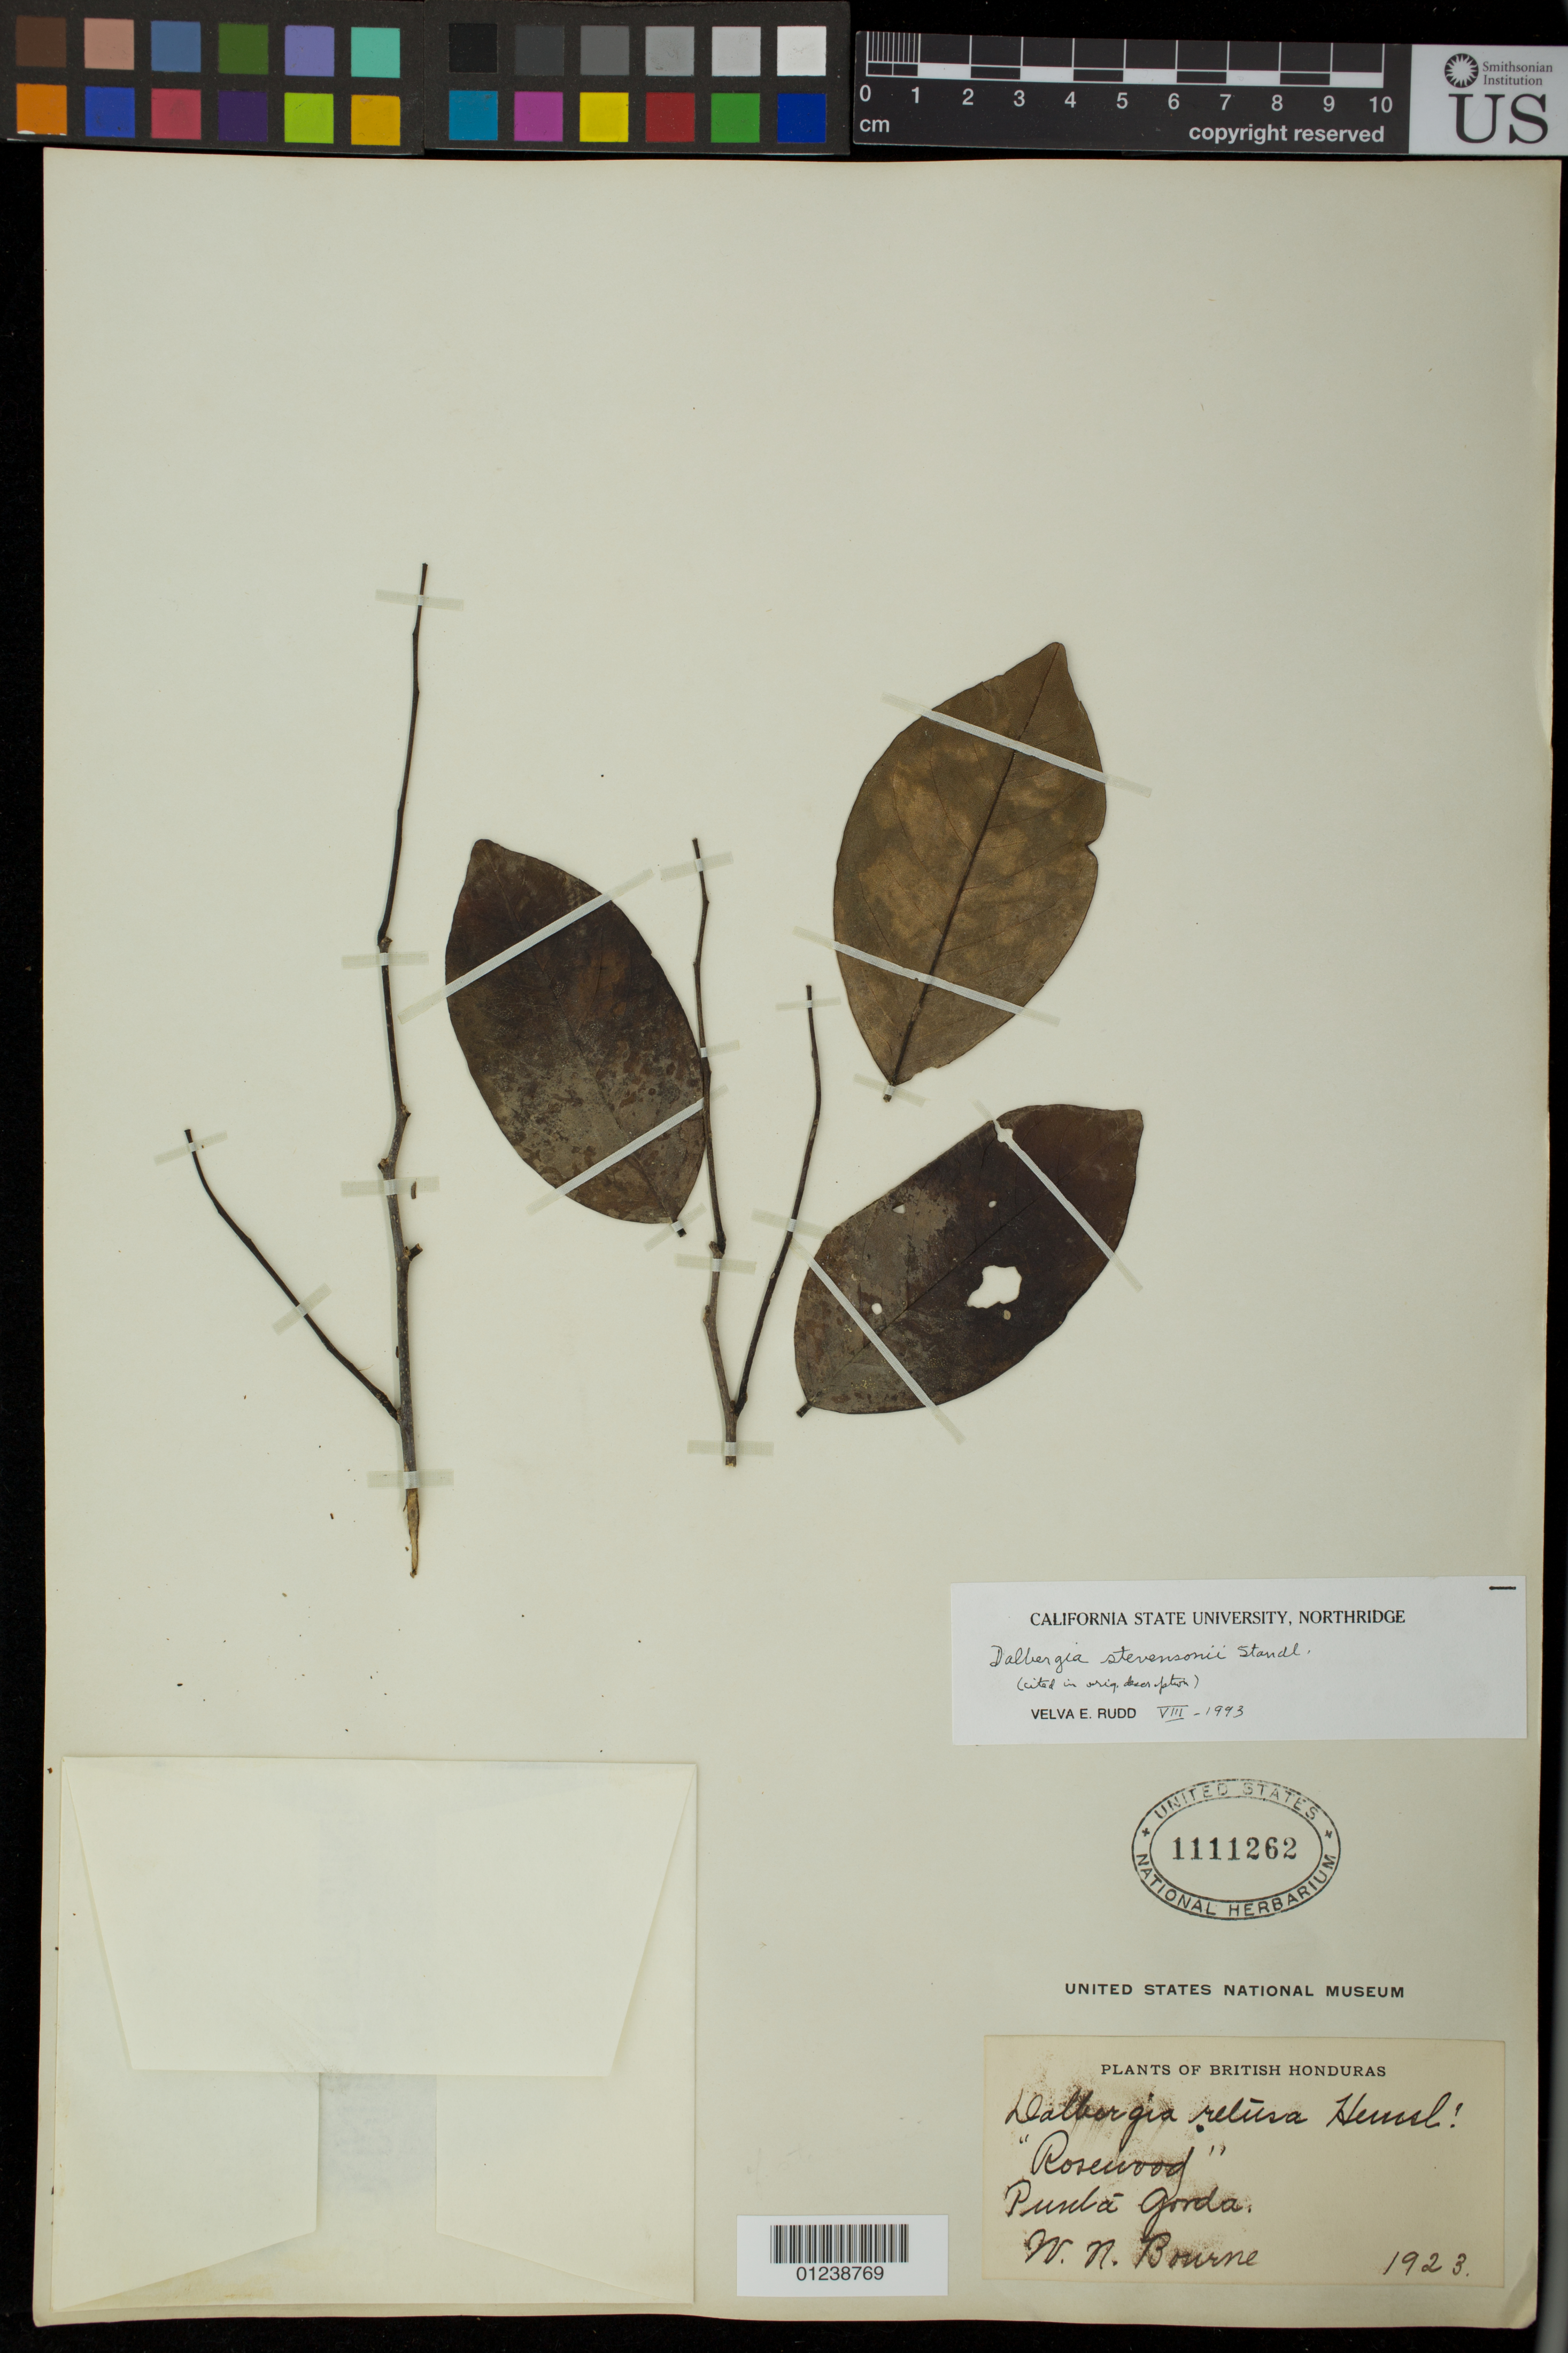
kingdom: Plantae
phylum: Tracheophyta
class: Magnoliopsida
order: Fabales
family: Fabaceae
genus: Dalbergia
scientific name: Dalbergia stevensonii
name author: Standl.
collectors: W. N. Bourne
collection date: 1923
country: Honduras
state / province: Islas de la Bahía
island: Roatan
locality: Punta Gorda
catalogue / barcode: US 1111262